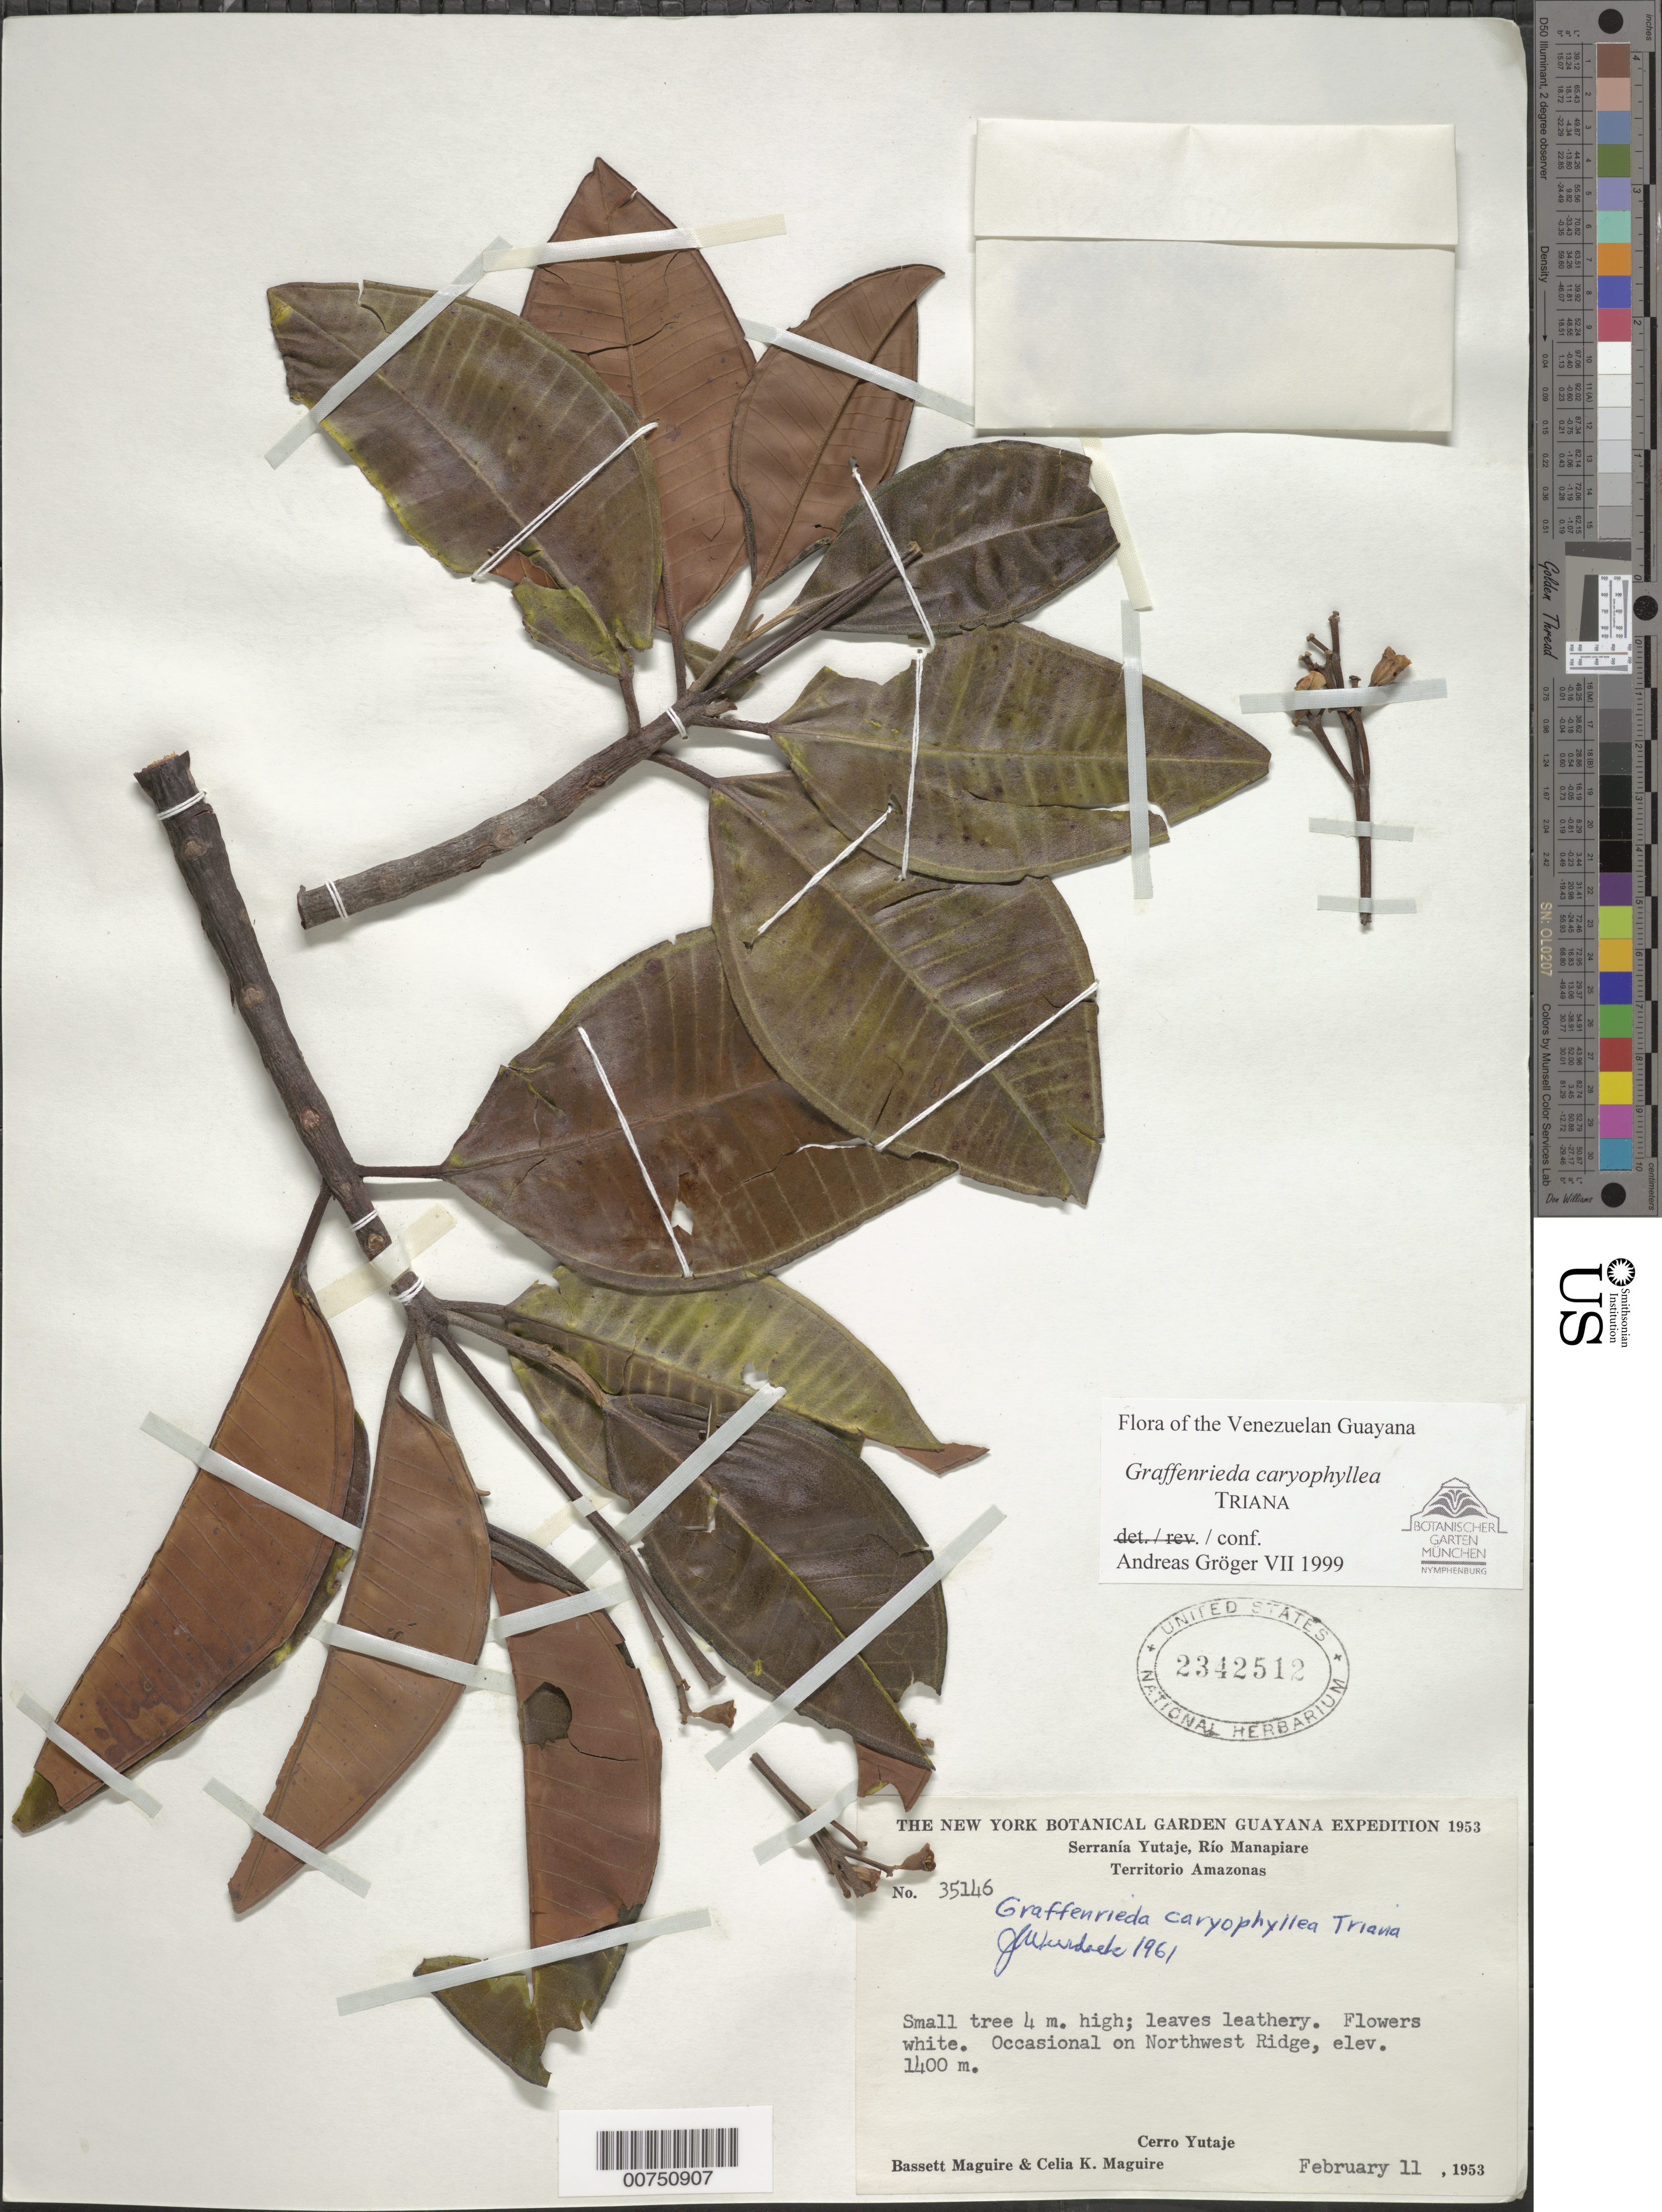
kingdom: Plantae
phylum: Tracheophyta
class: Magnoliopsida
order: Myrtales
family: Melastomataceae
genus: Graffenrieda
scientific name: Graffenrieda caryophyllea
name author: Triana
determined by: Gröger, A.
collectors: B. Maguire & C. K. Maguire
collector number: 35146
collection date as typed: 11-Feb-53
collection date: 1953-02-11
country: Venezuela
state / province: Amazonas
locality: Serranía Yutajé, Río Manapiare, Cerro Yutajé, NW ridge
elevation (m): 1400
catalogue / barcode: US 2342512